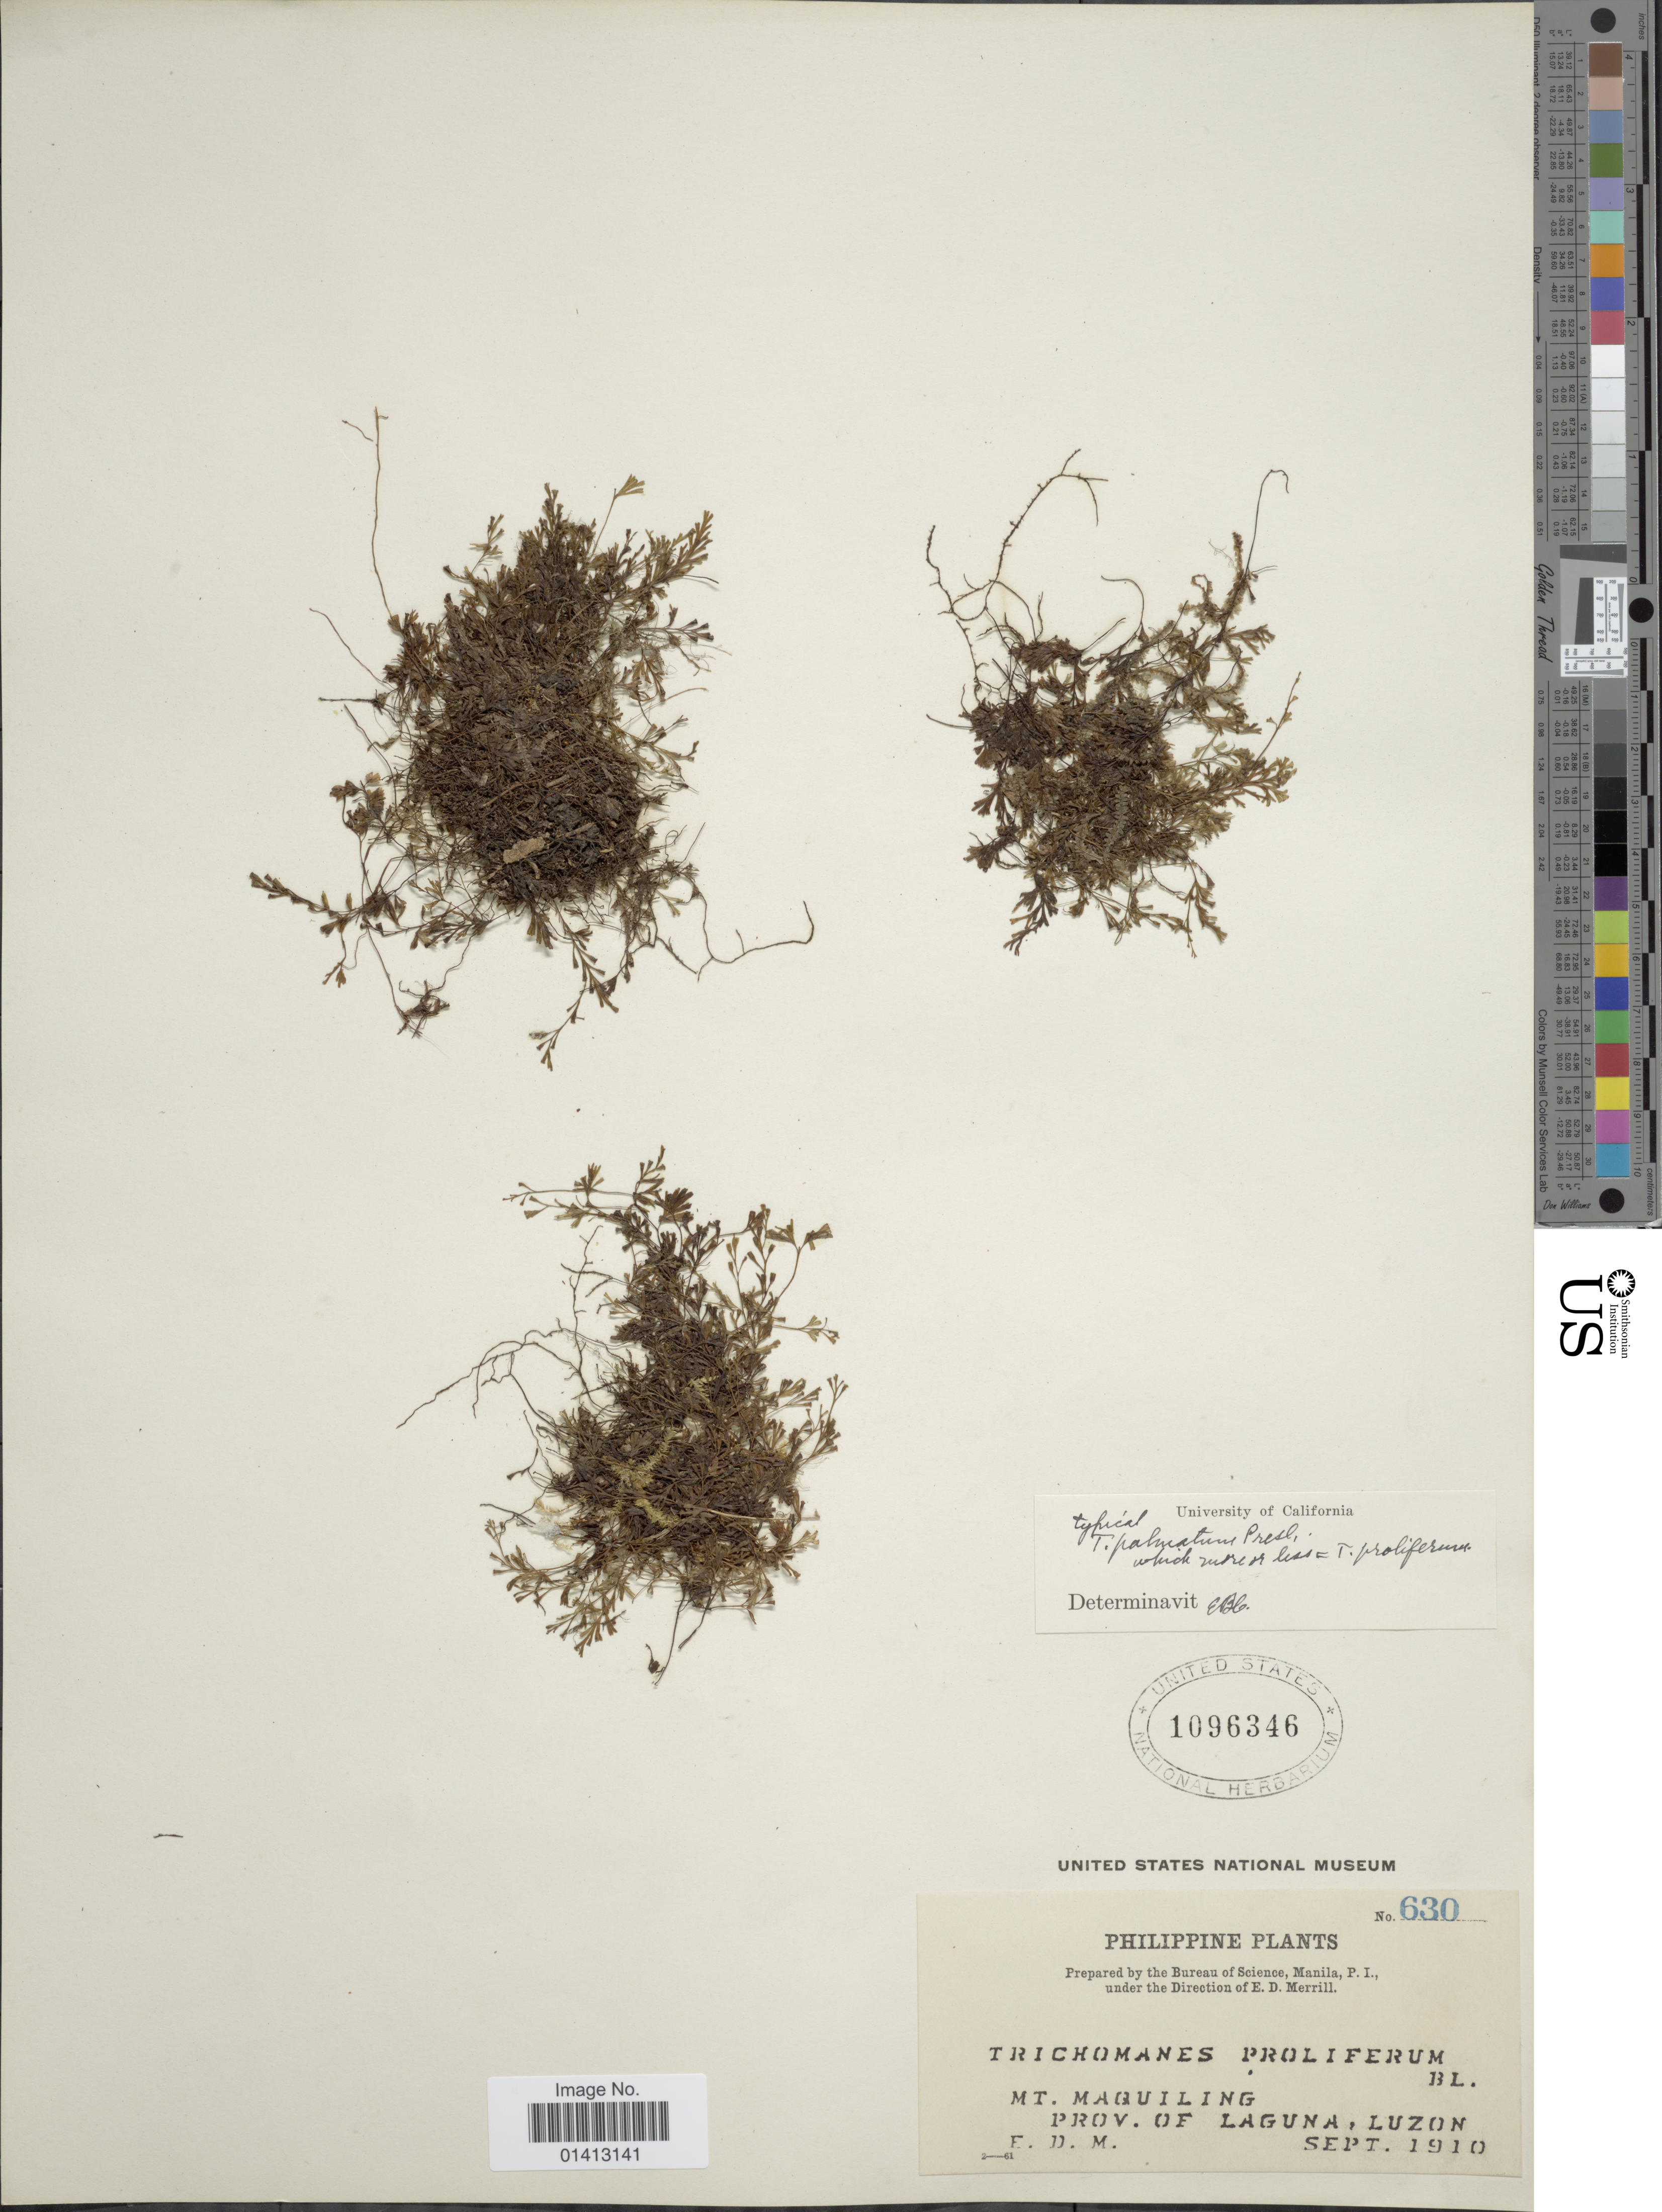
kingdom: Plantae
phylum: Tracheophyta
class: Polypodiopsida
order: Hymenophyllales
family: Hymenophyllaceae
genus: Crepidomanes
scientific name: Crepidomanes minutum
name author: (Blume) K. Iwats.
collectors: E. D. Merrill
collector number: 630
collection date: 1910-09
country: Philippines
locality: Mt Maquiling, Prov. of Laguna, Luzon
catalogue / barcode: US 1096346